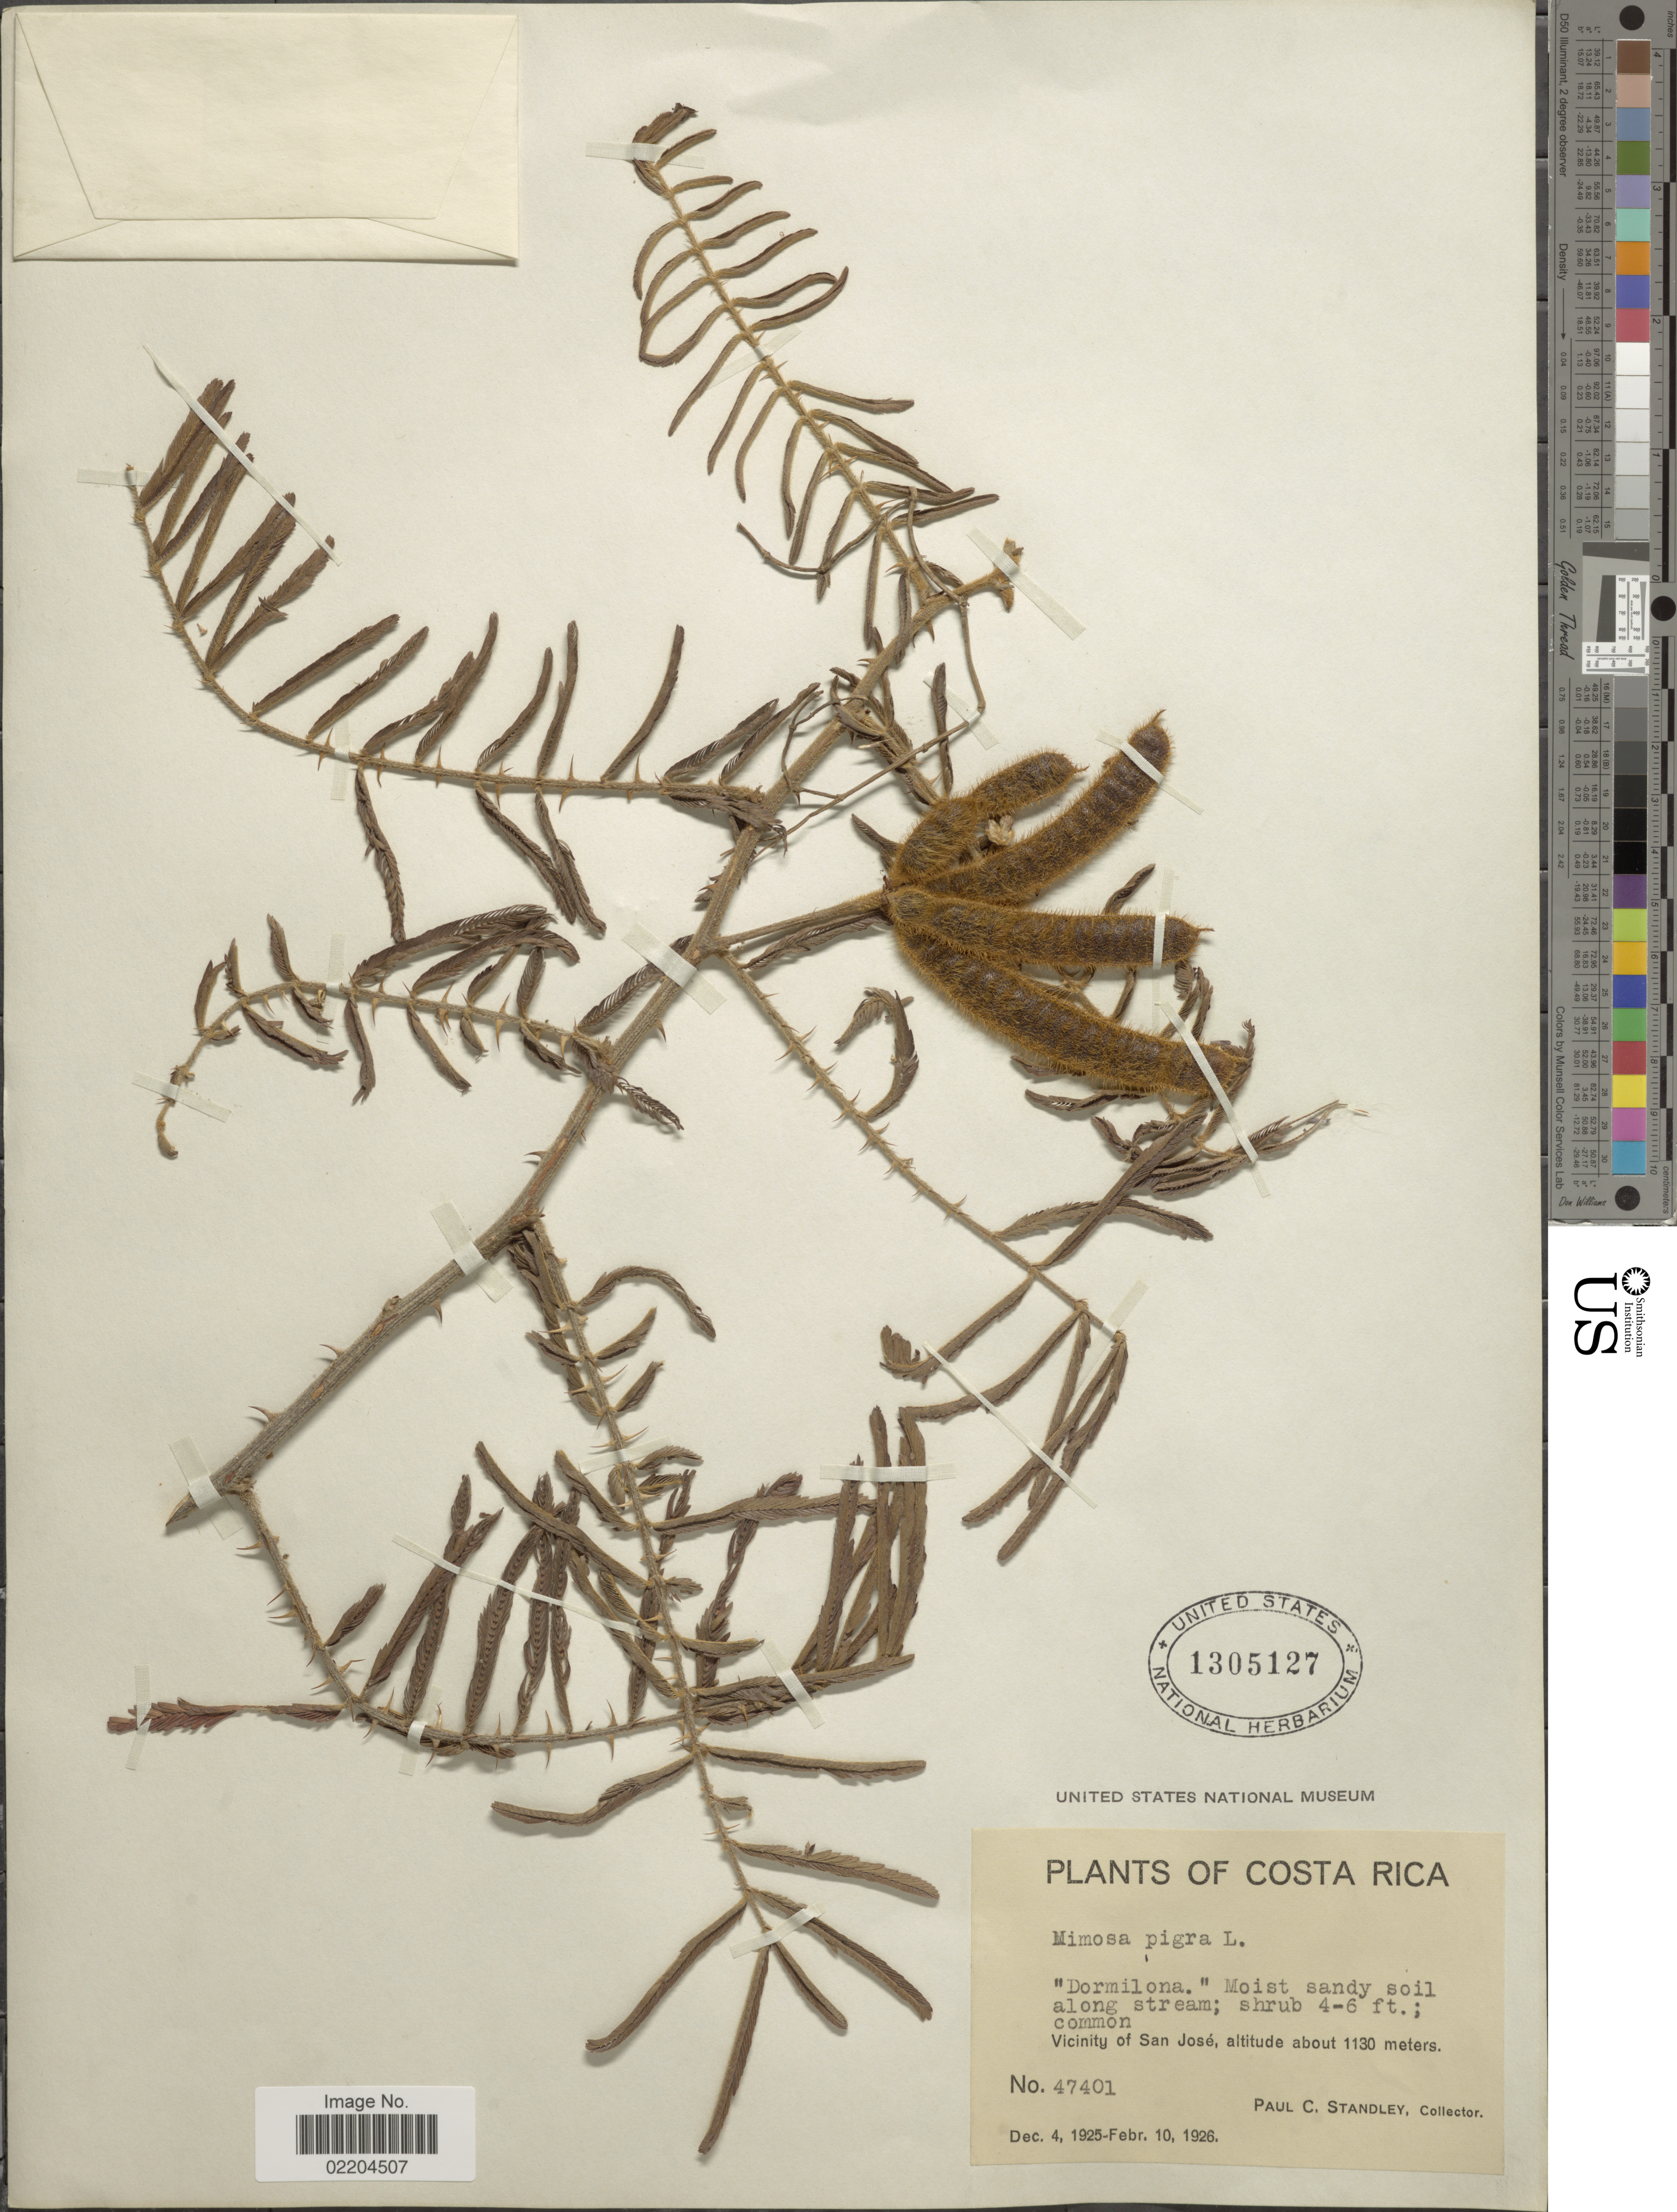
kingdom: Plantae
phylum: Tracheophyta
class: Magnoliopsida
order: Fabales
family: Fabaceae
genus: Mimosa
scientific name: Mimosa pigra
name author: L.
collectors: P. C. Standley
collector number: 47401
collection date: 1925-12-04/1926-02-10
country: Costa Rica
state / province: San José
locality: Vicinity of San Jose.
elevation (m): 1130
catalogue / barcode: US 4305127